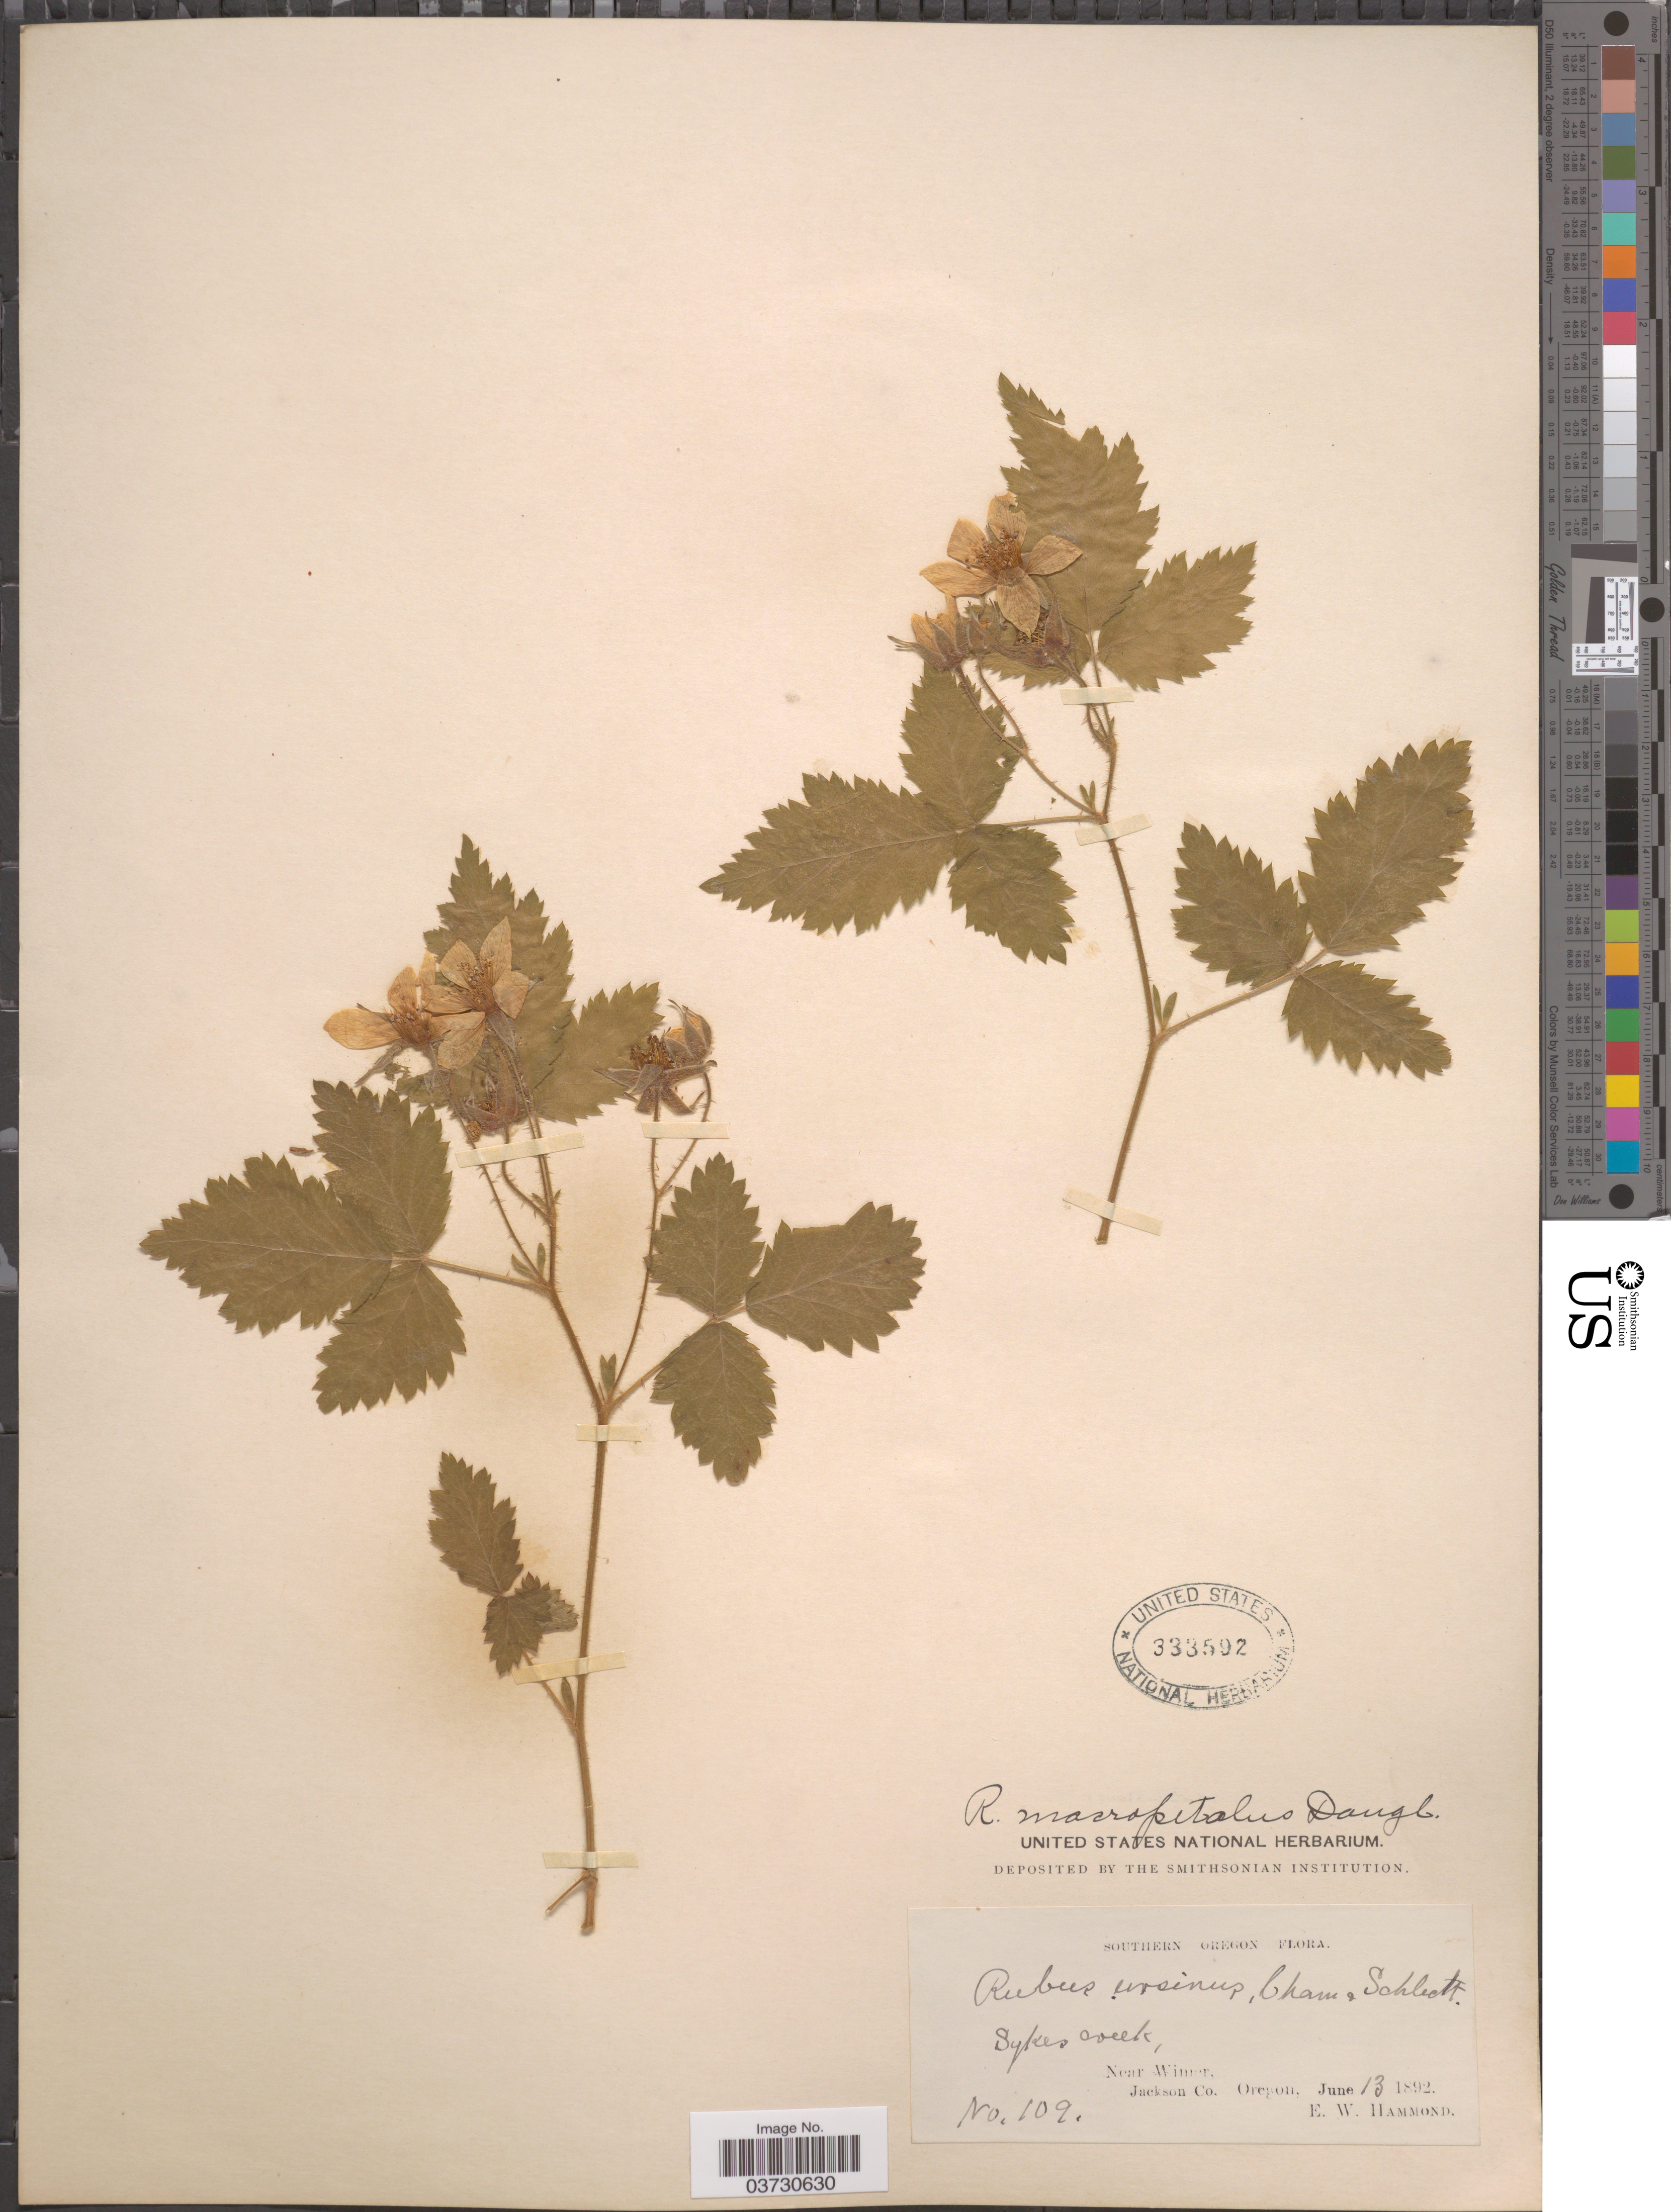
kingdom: Plantae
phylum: Tracheophyta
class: Magnoliopsida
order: Rosales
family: Rosaceae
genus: Rubus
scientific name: Rubus macropetalus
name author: Douglas ex Hook.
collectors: E. Hammond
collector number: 109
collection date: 1892-06-13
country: United States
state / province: Oregon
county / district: Jackson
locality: Southern Oregon. Sykes creek, Near Wimer, Jackson Co.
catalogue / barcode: US 333592